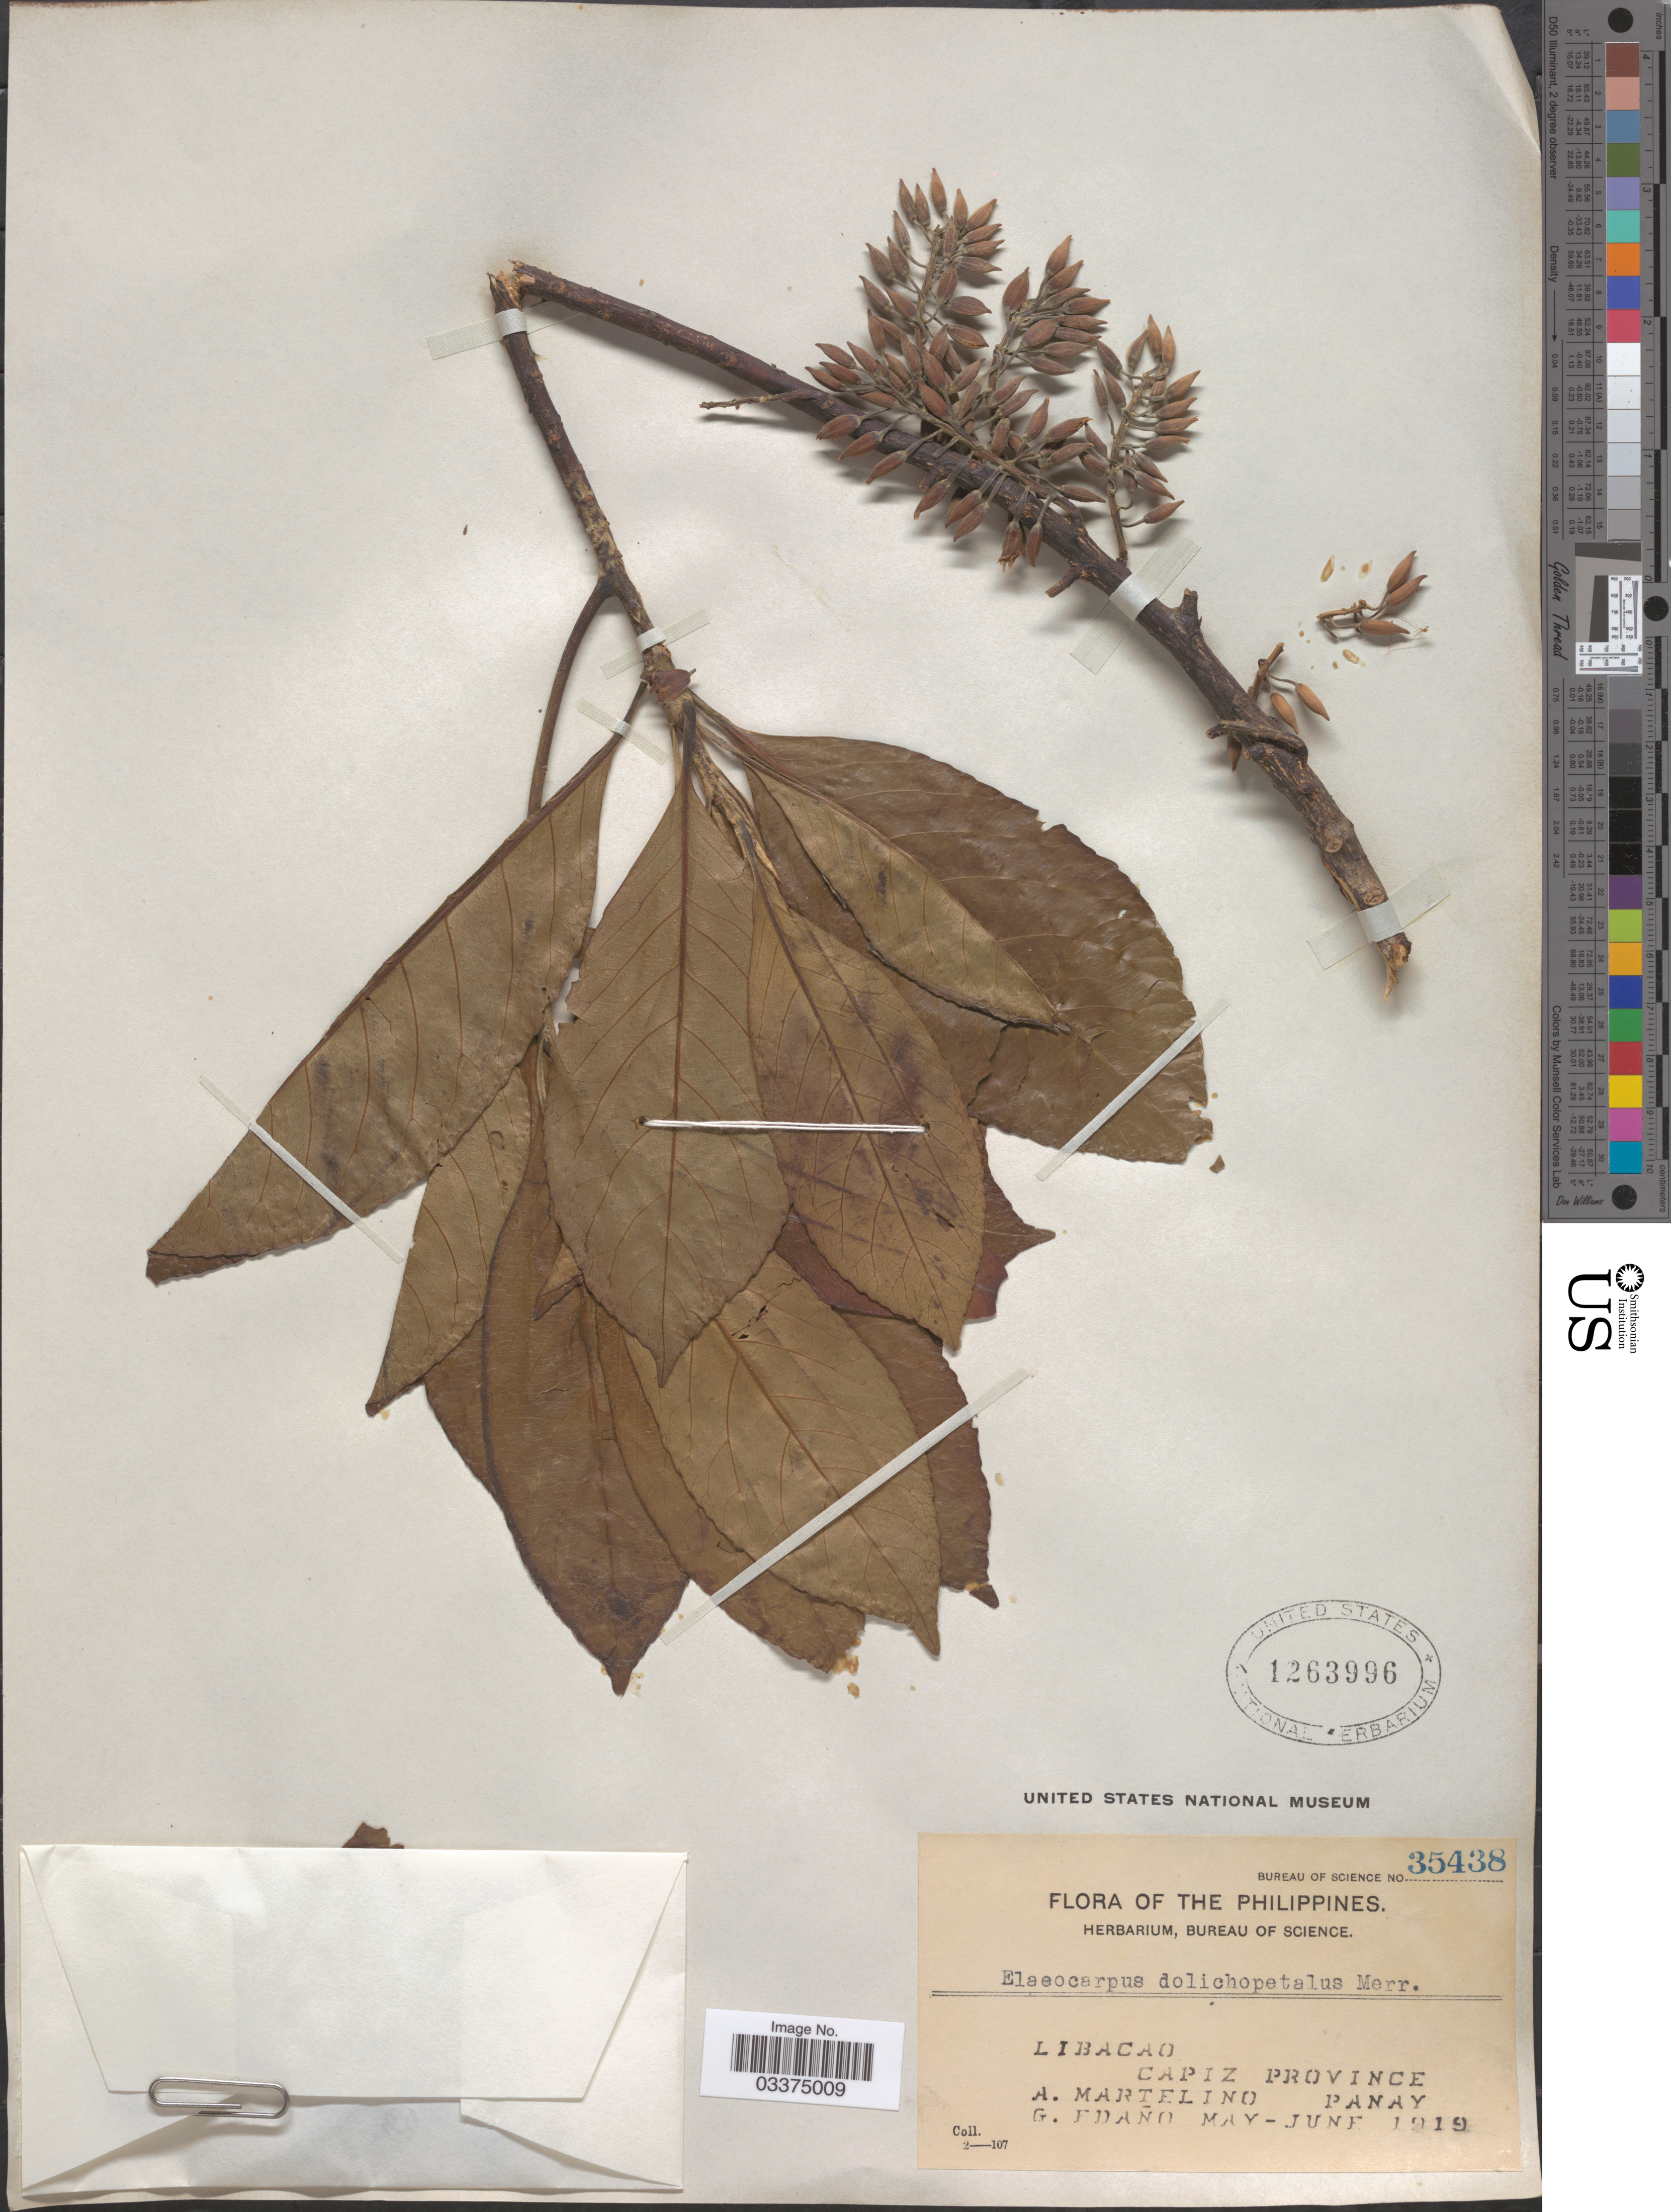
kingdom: Plantae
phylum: Tracheophyta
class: Magnoliopsida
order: Oxalidales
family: Elaeocarpaceae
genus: Elaeocarpus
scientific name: Elaeocarpus dolichopetalus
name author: Merr.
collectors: A. Martelino & G. Edaño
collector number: Bureau of Science 35438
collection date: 1919-05/1919-06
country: Philippines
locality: Libacao, Capiz Province, Panay.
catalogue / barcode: US 1263996